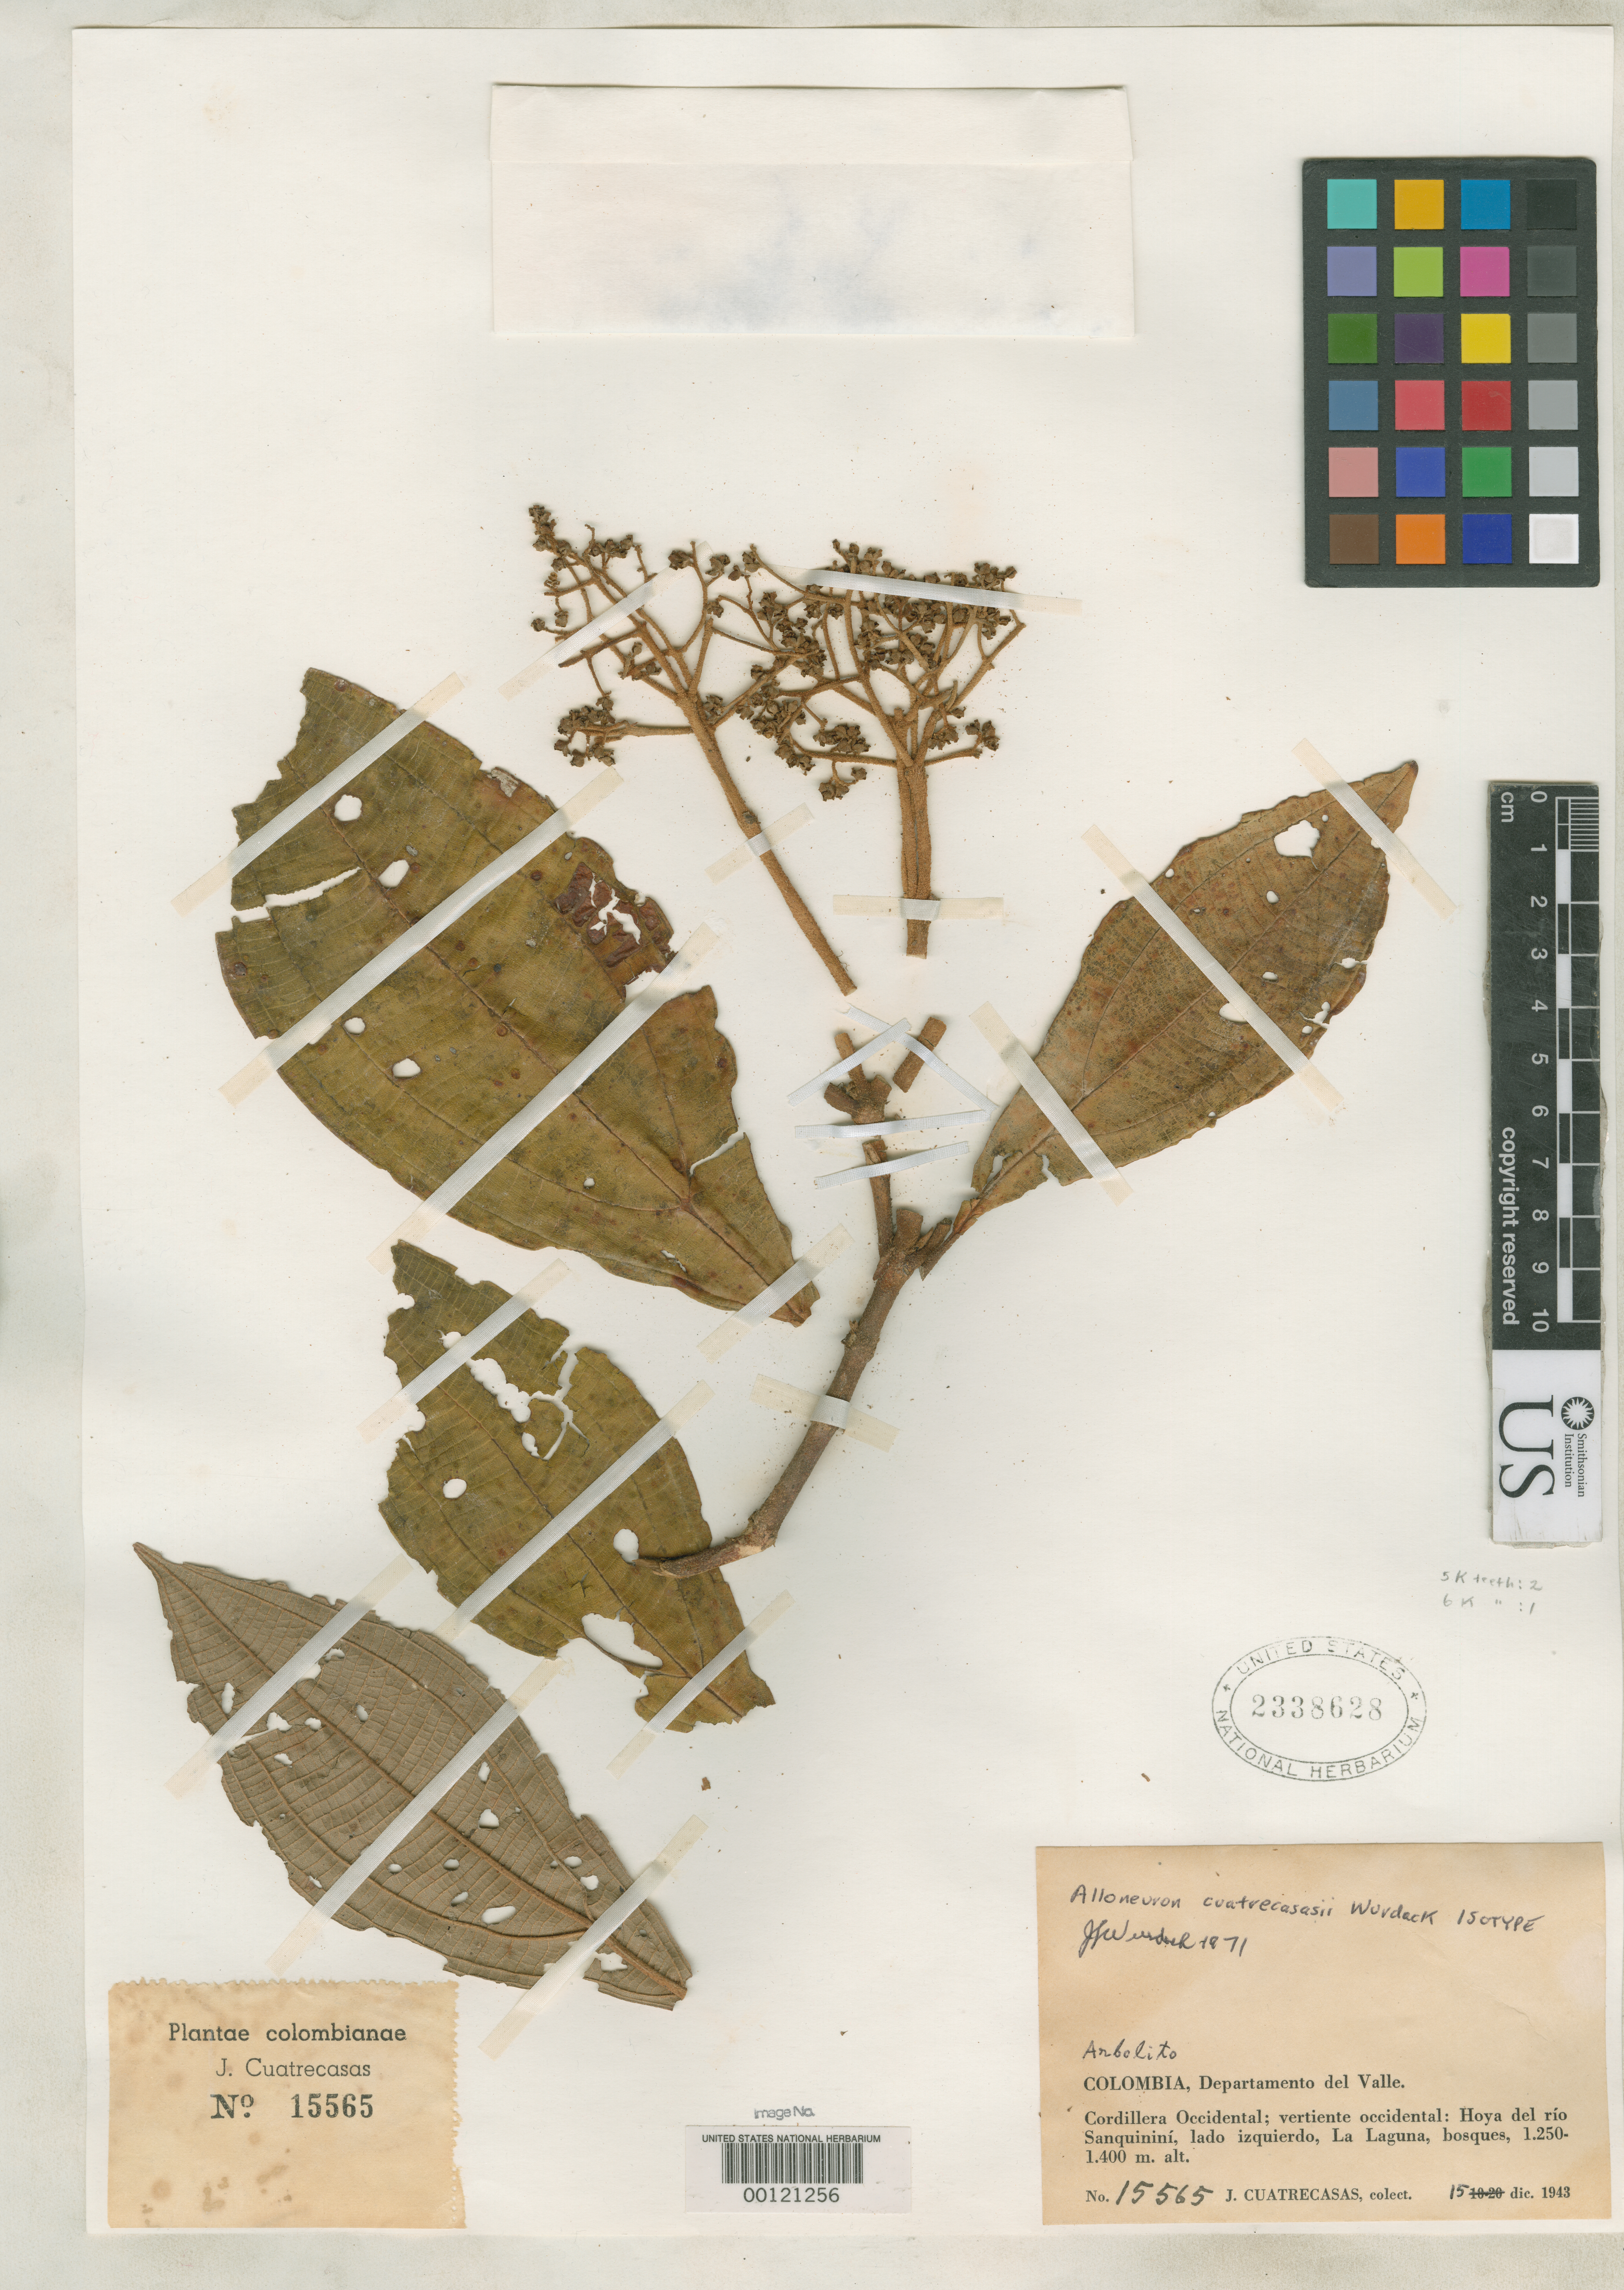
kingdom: Plantae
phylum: Tracheophyta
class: Magnoliopsida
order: Myrtales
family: Melastomataceae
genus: Alloneuron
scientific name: Alloneuron cuatrecasasii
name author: Wurdack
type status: Isotype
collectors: J. Cuatrecasas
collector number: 15565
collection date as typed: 15 Dec 1943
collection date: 1943-12-15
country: Colombia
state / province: Valle del Cauca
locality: Rio Sanquinini, La Laguna.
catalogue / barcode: US 2338628